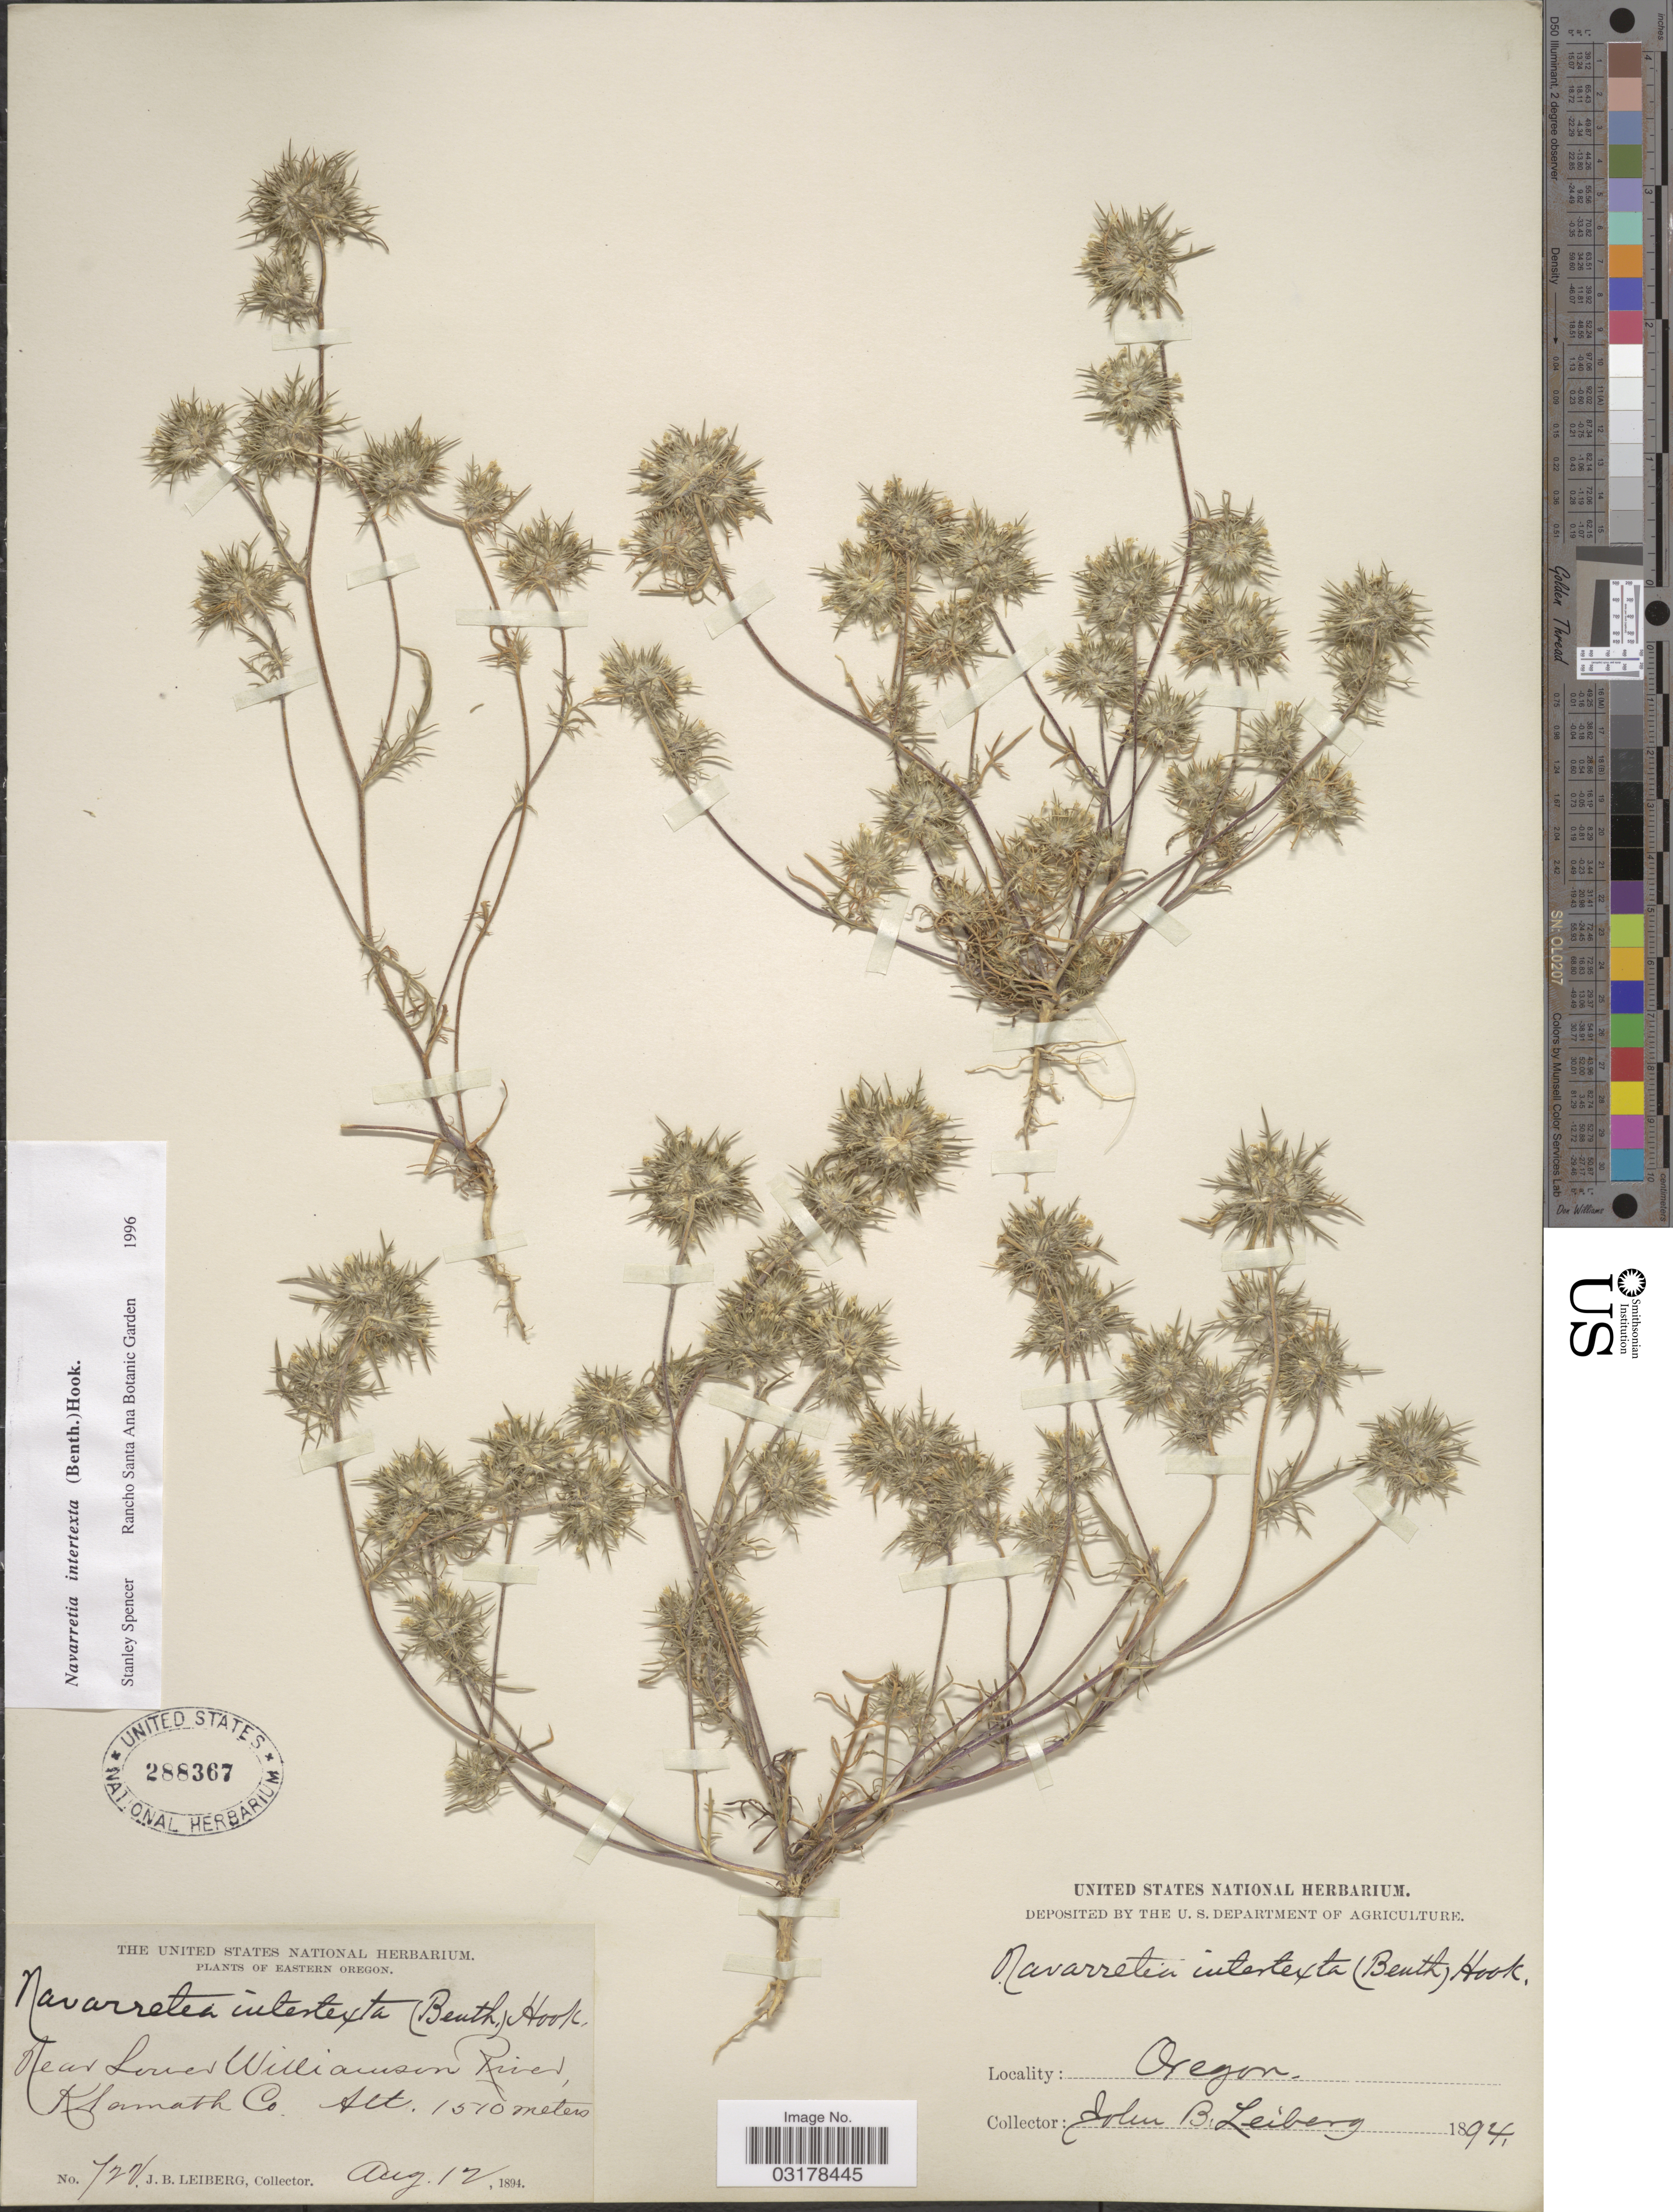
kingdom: Plantae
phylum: Tracheophyta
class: Magnoliopsida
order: Ericales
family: Polemoniaceae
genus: Navarretia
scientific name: Navarretia intertexta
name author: (Benth.) Hook.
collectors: J. B. Leiberg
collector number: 722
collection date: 1894-08-12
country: United States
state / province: Oregon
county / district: Klamath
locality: Eastern Oregon. Near Lower Williamson River, Klamath Co.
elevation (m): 1510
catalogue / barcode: US 288367